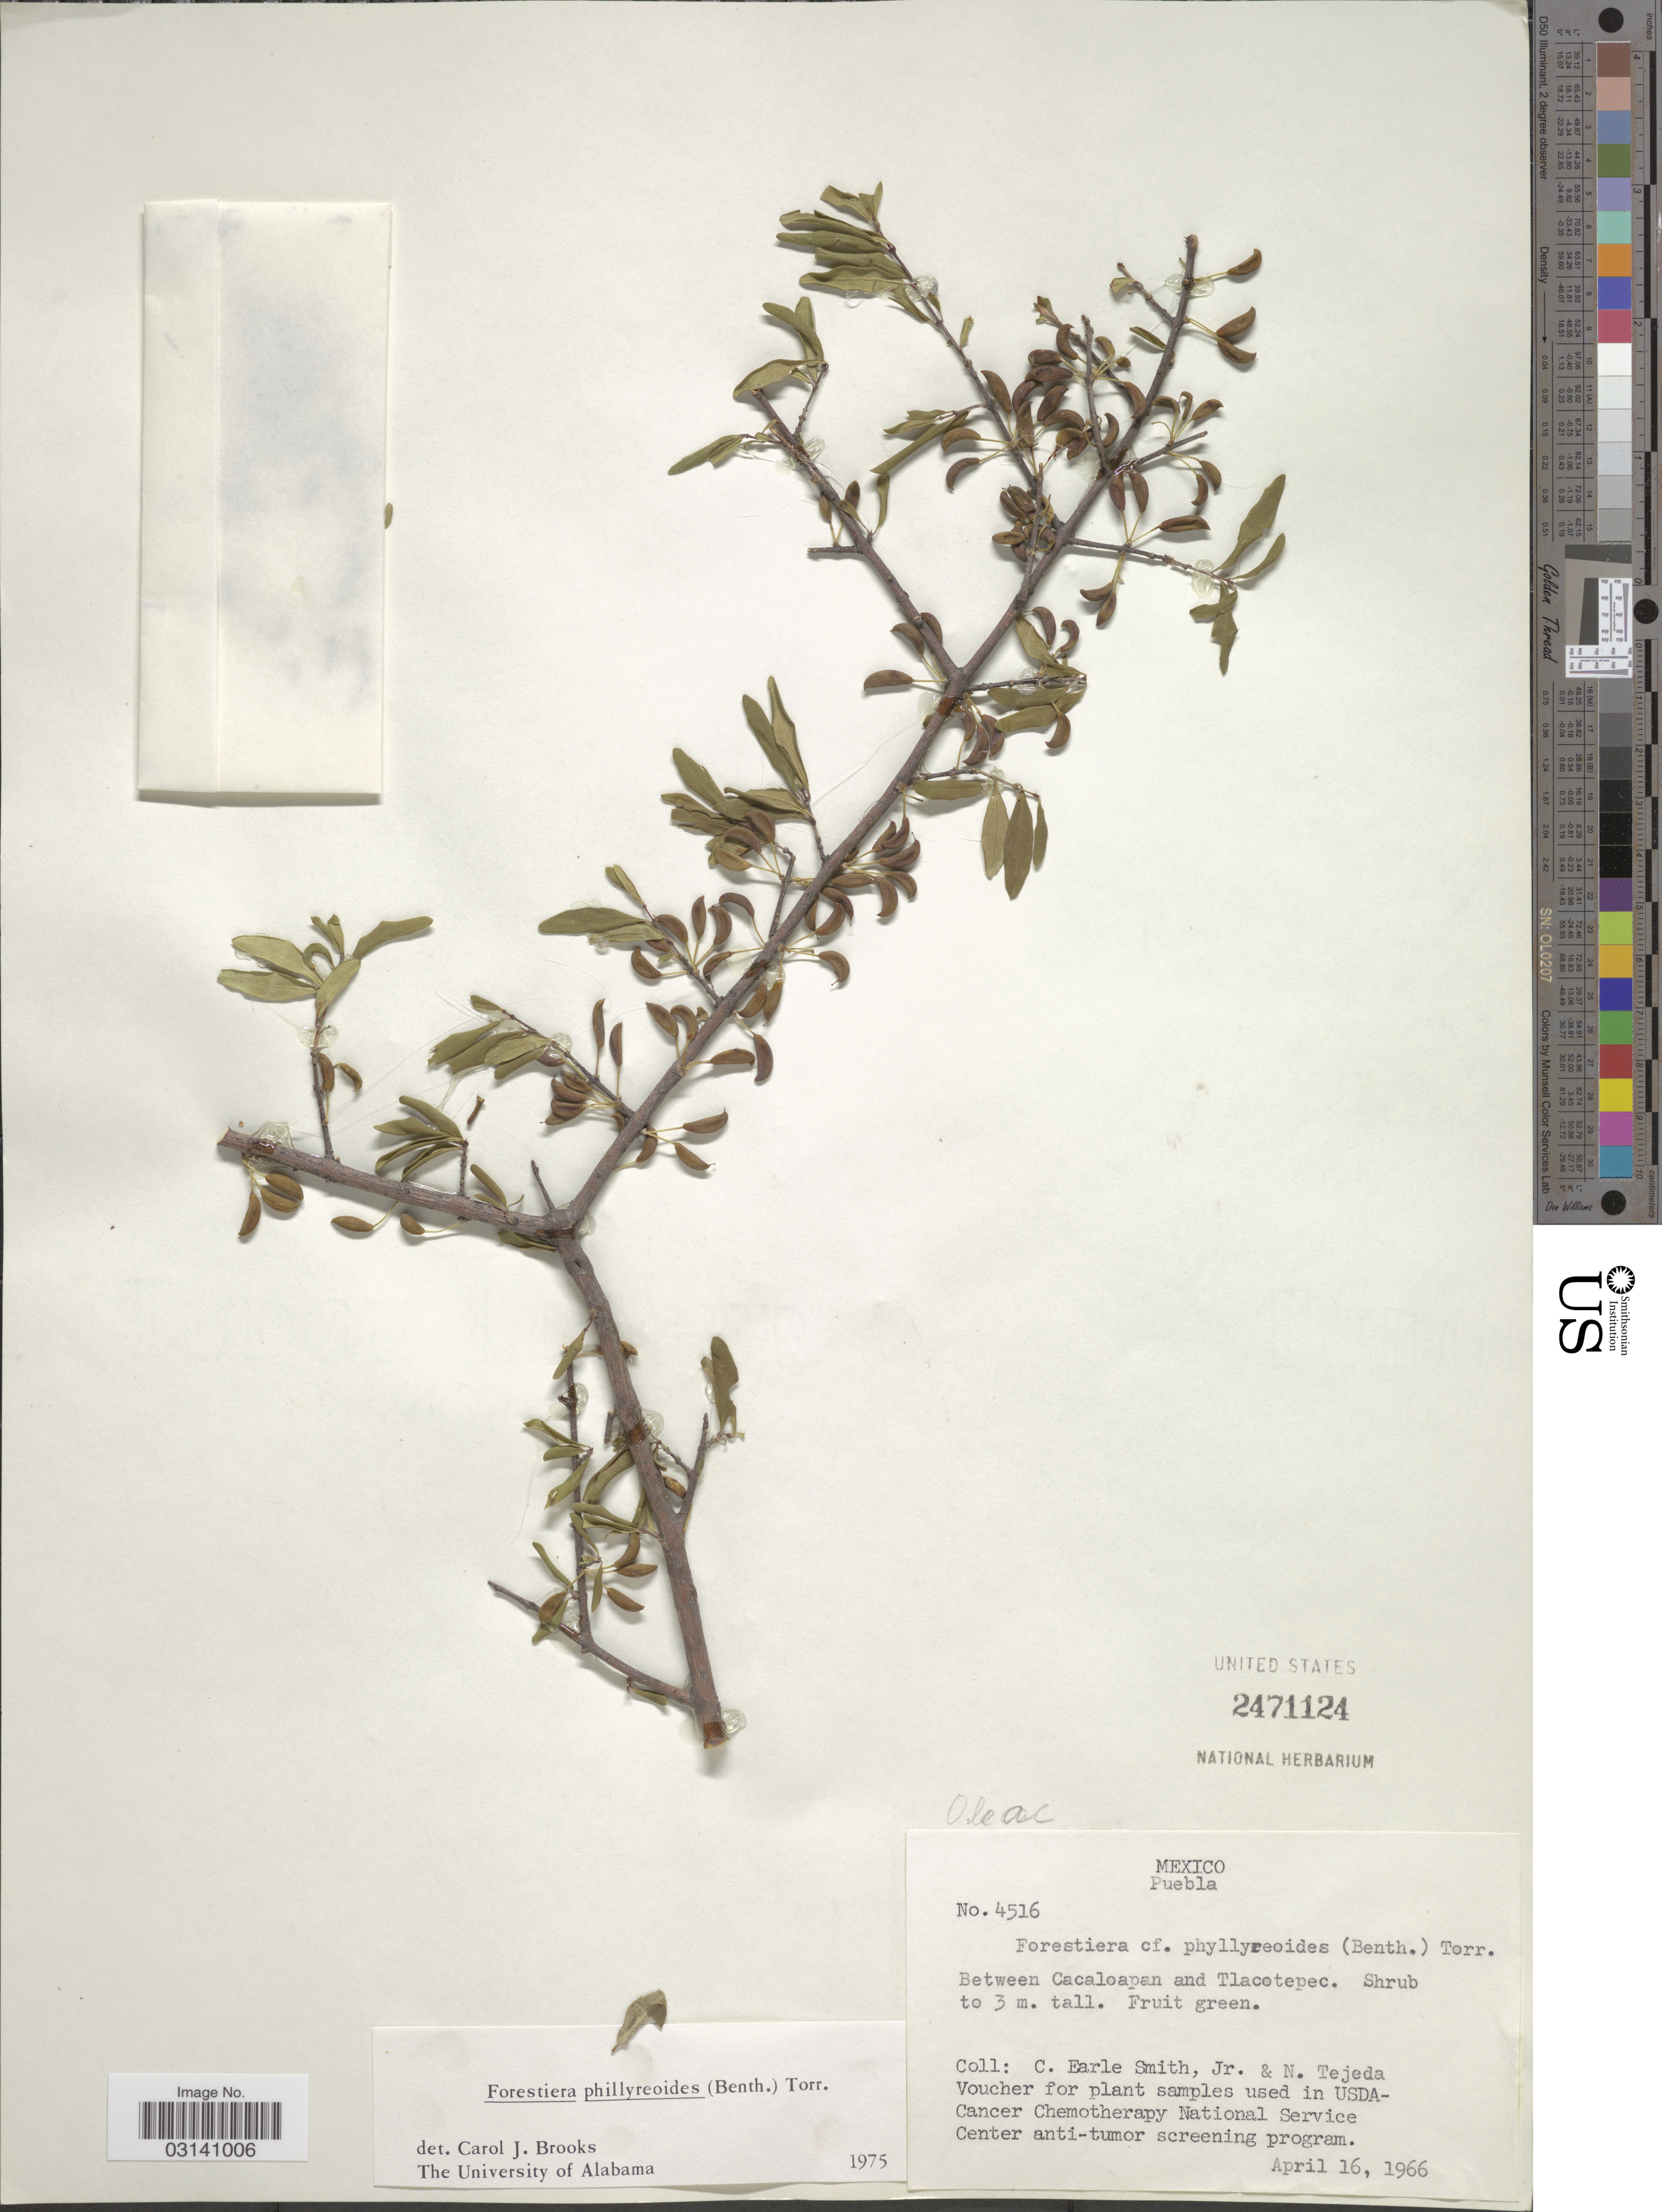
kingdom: Plantae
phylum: Tracheophyta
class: Magnoliopsida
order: Lamiales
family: Oleaceae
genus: Forestiera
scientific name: Forestiera phillyreoides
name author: (Benth.) Torr.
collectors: C. E. Smith Jr. & N. Tejeda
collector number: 4516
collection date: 1966-04-16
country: Mexico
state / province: Puebla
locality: Between Cacaloapan and Tlacotepec.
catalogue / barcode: US 2471124